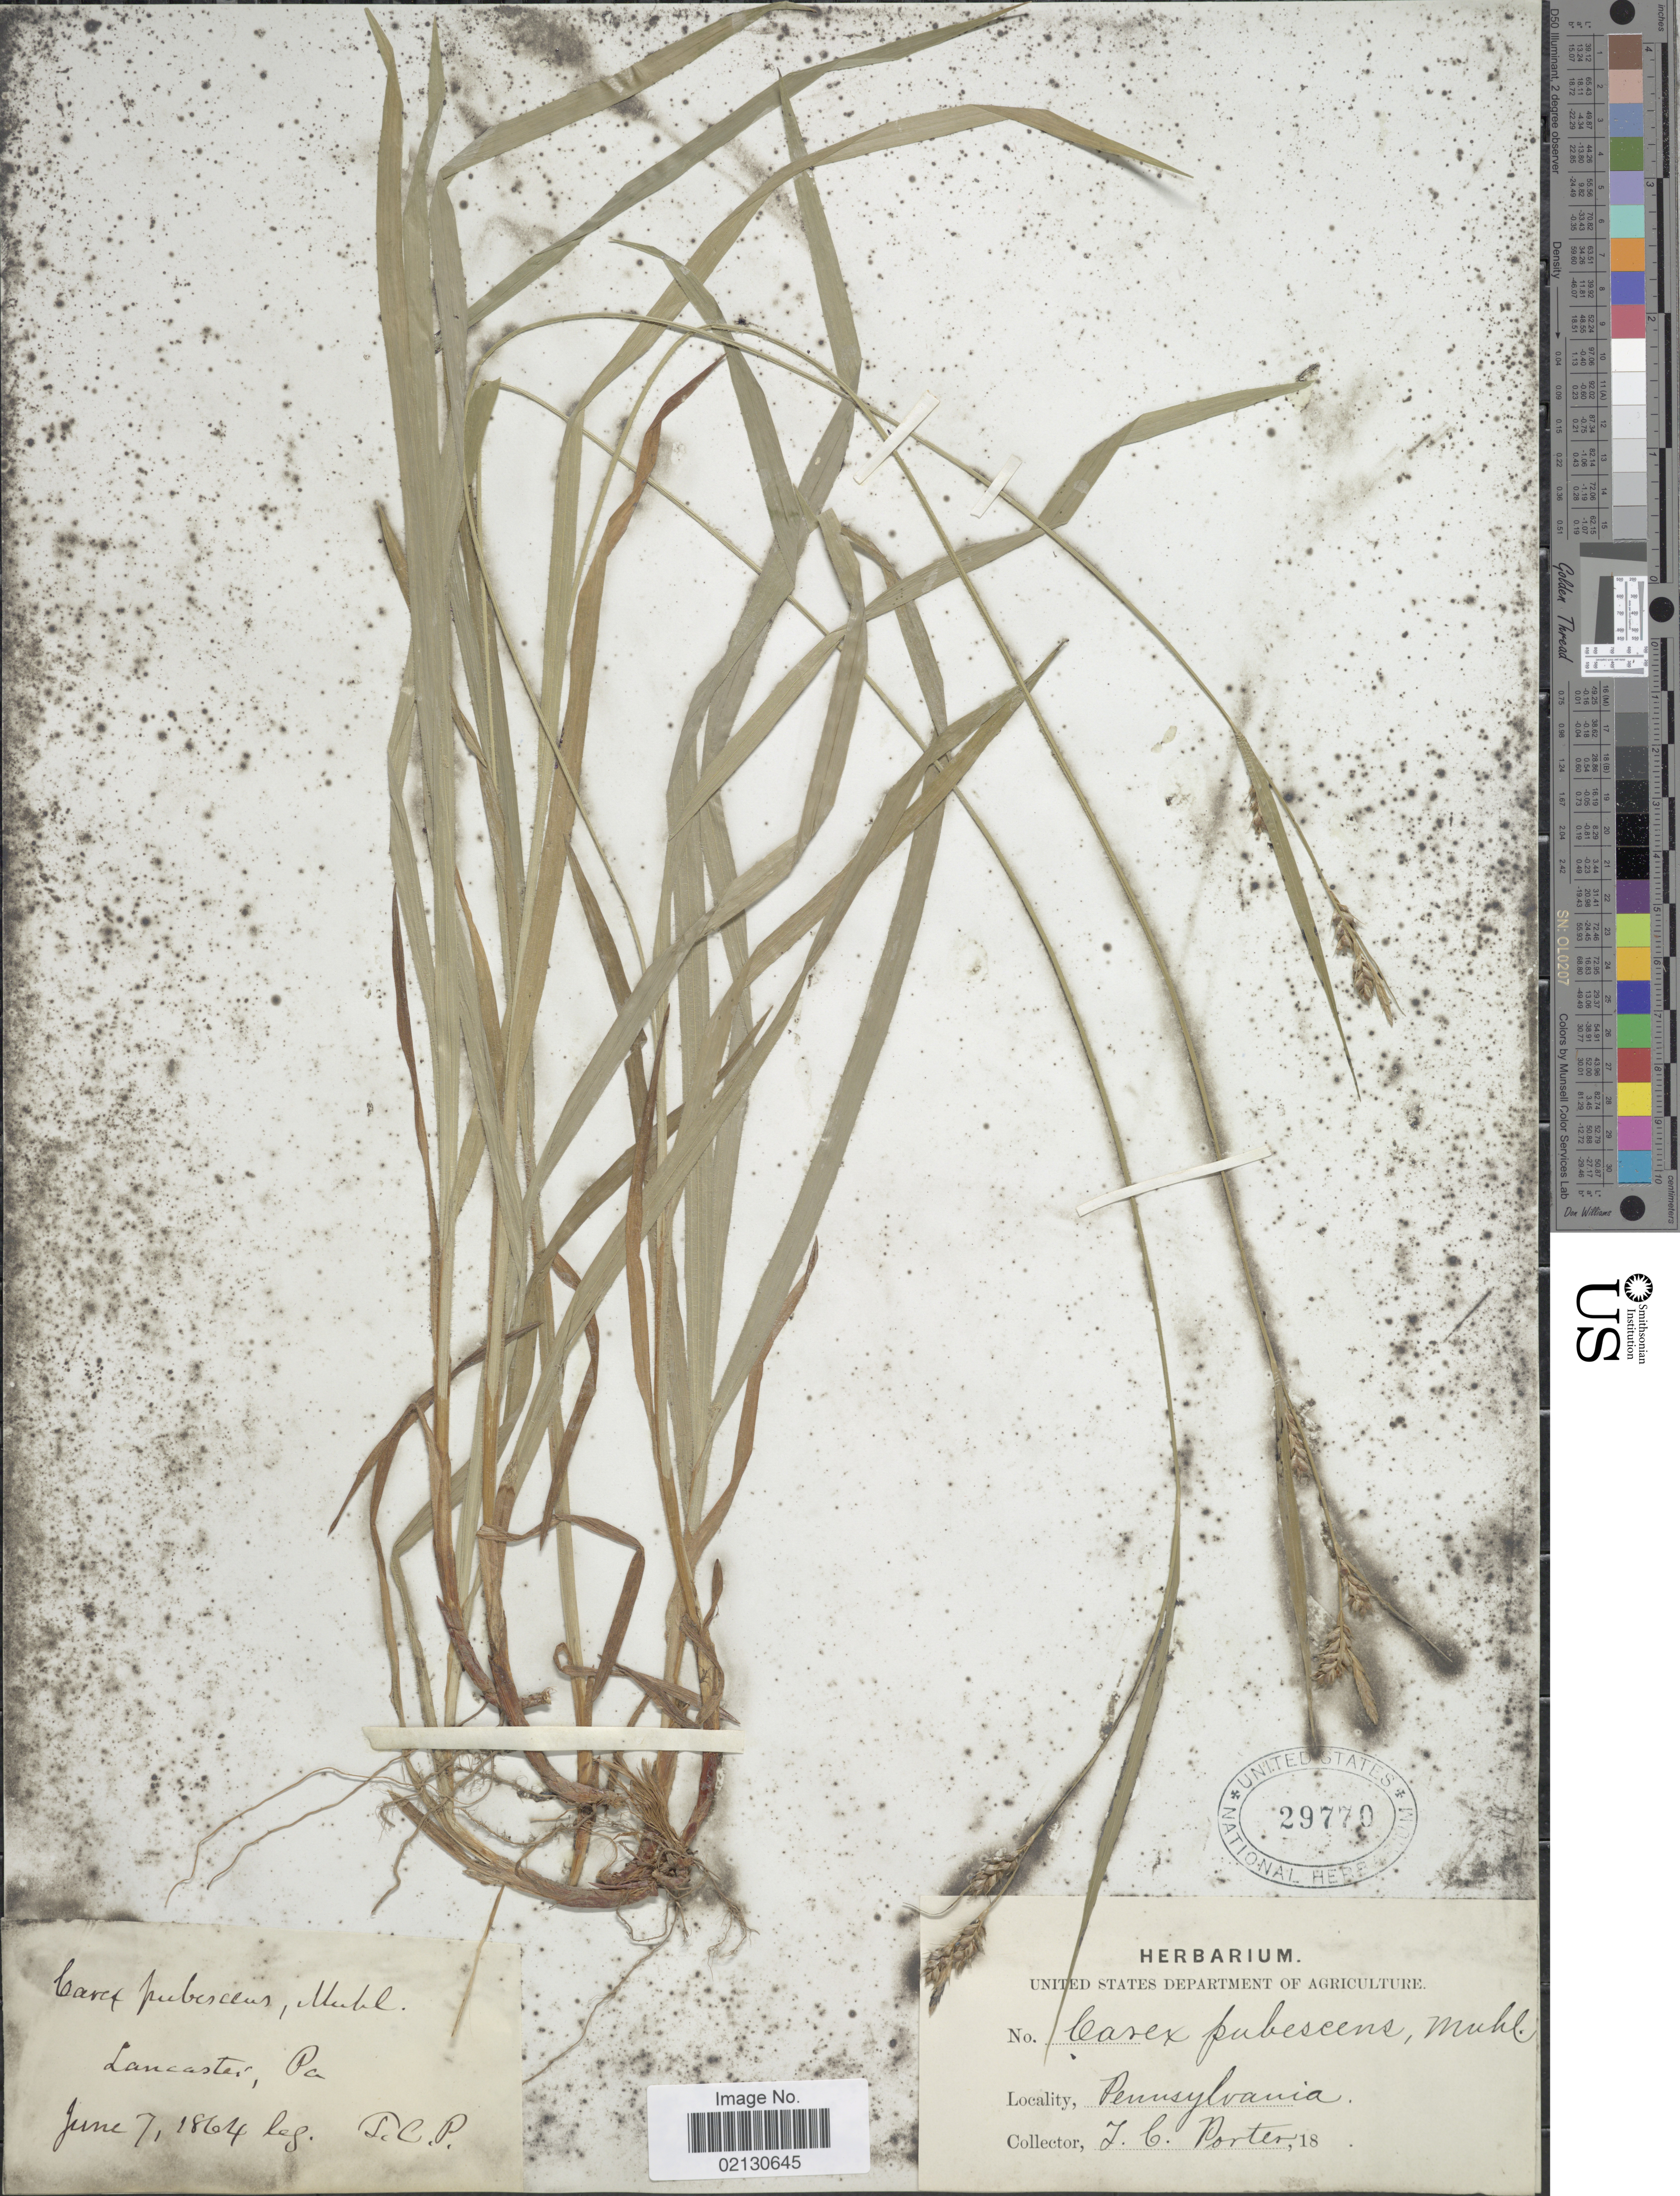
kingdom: Plantae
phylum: Tracheophyta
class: Liliopsida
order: Poales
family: Cyperaceae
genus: Carex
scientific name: Carex hirtifolia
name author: Mack.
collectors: J. Porter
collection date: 1864-06-07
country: United States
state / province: Pennsylvania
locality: Lancaster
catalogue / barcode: US 29770